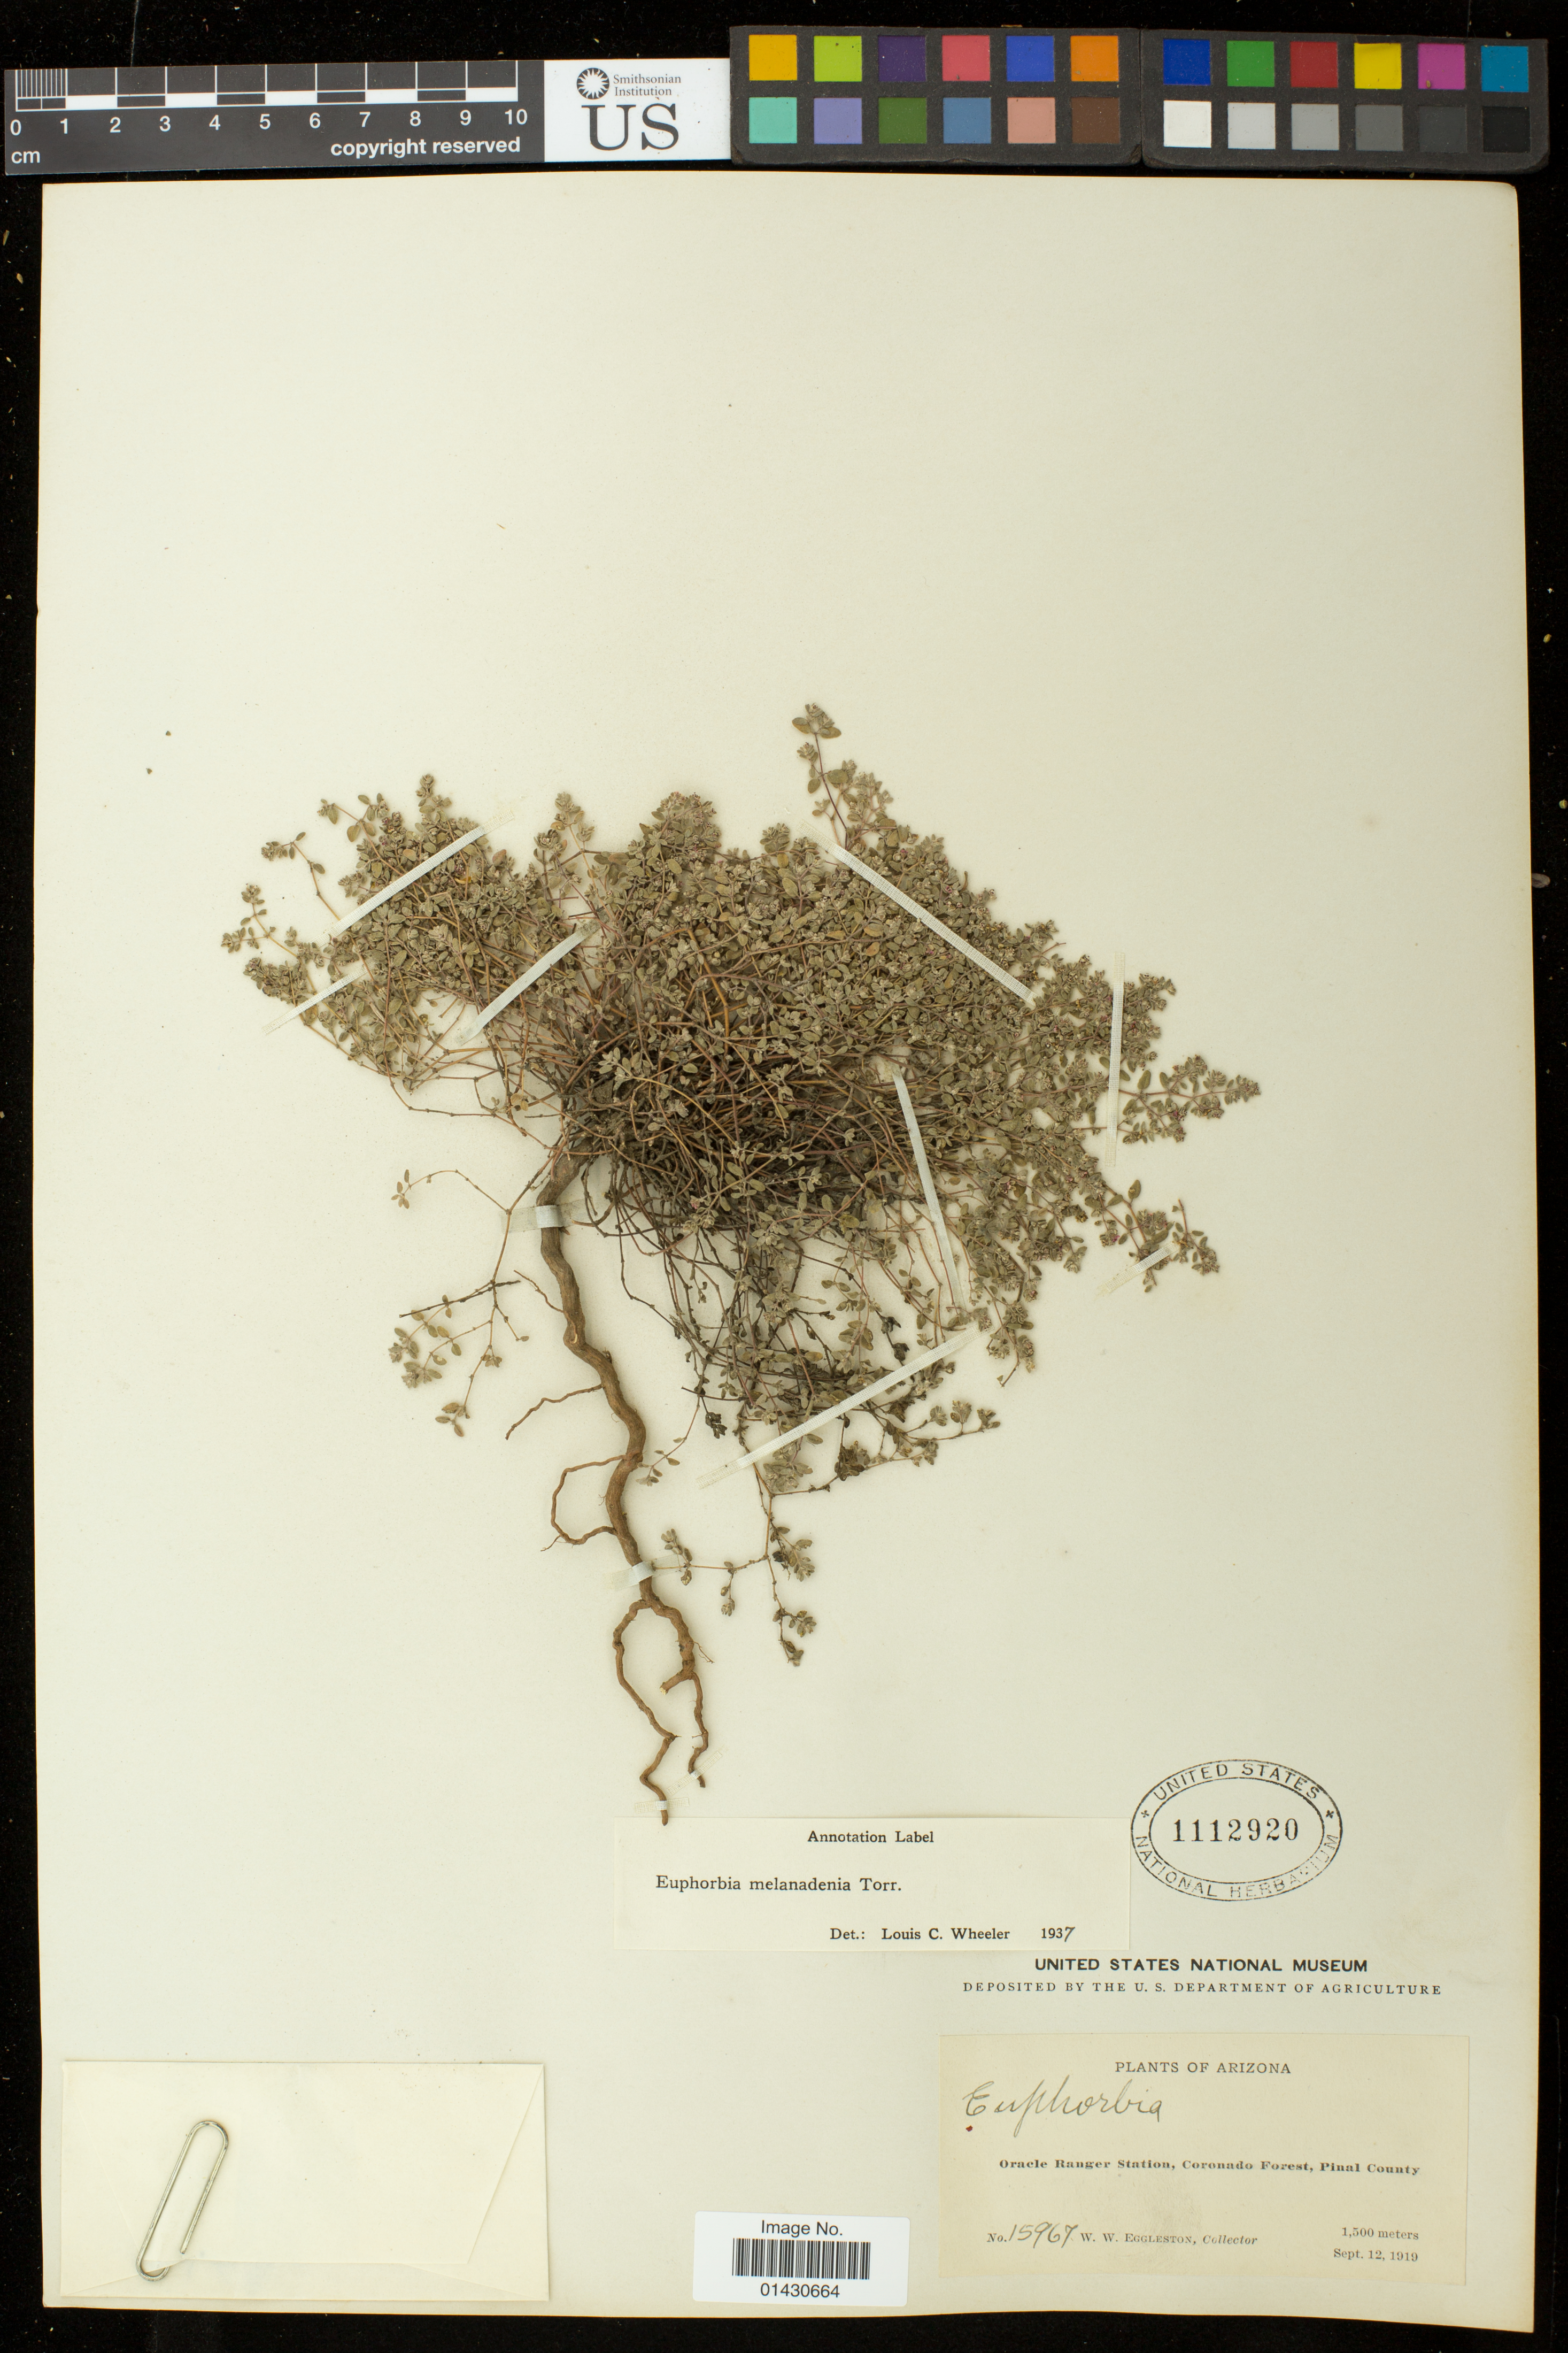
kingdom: Plantae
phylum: Tracheophyta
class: Magnoliopsida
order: Malpighiales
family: Euphorbiaceae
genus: Euphorbia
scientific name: Euphorbia melanadenia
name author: Torr.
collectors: W. W. Eggleston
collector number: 15967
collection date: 1919-09-12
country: United States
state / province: Arizona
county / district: Pinal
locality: Oracle Ranger Station, Coronado Forest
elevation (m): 1500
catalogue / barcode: US 1112920